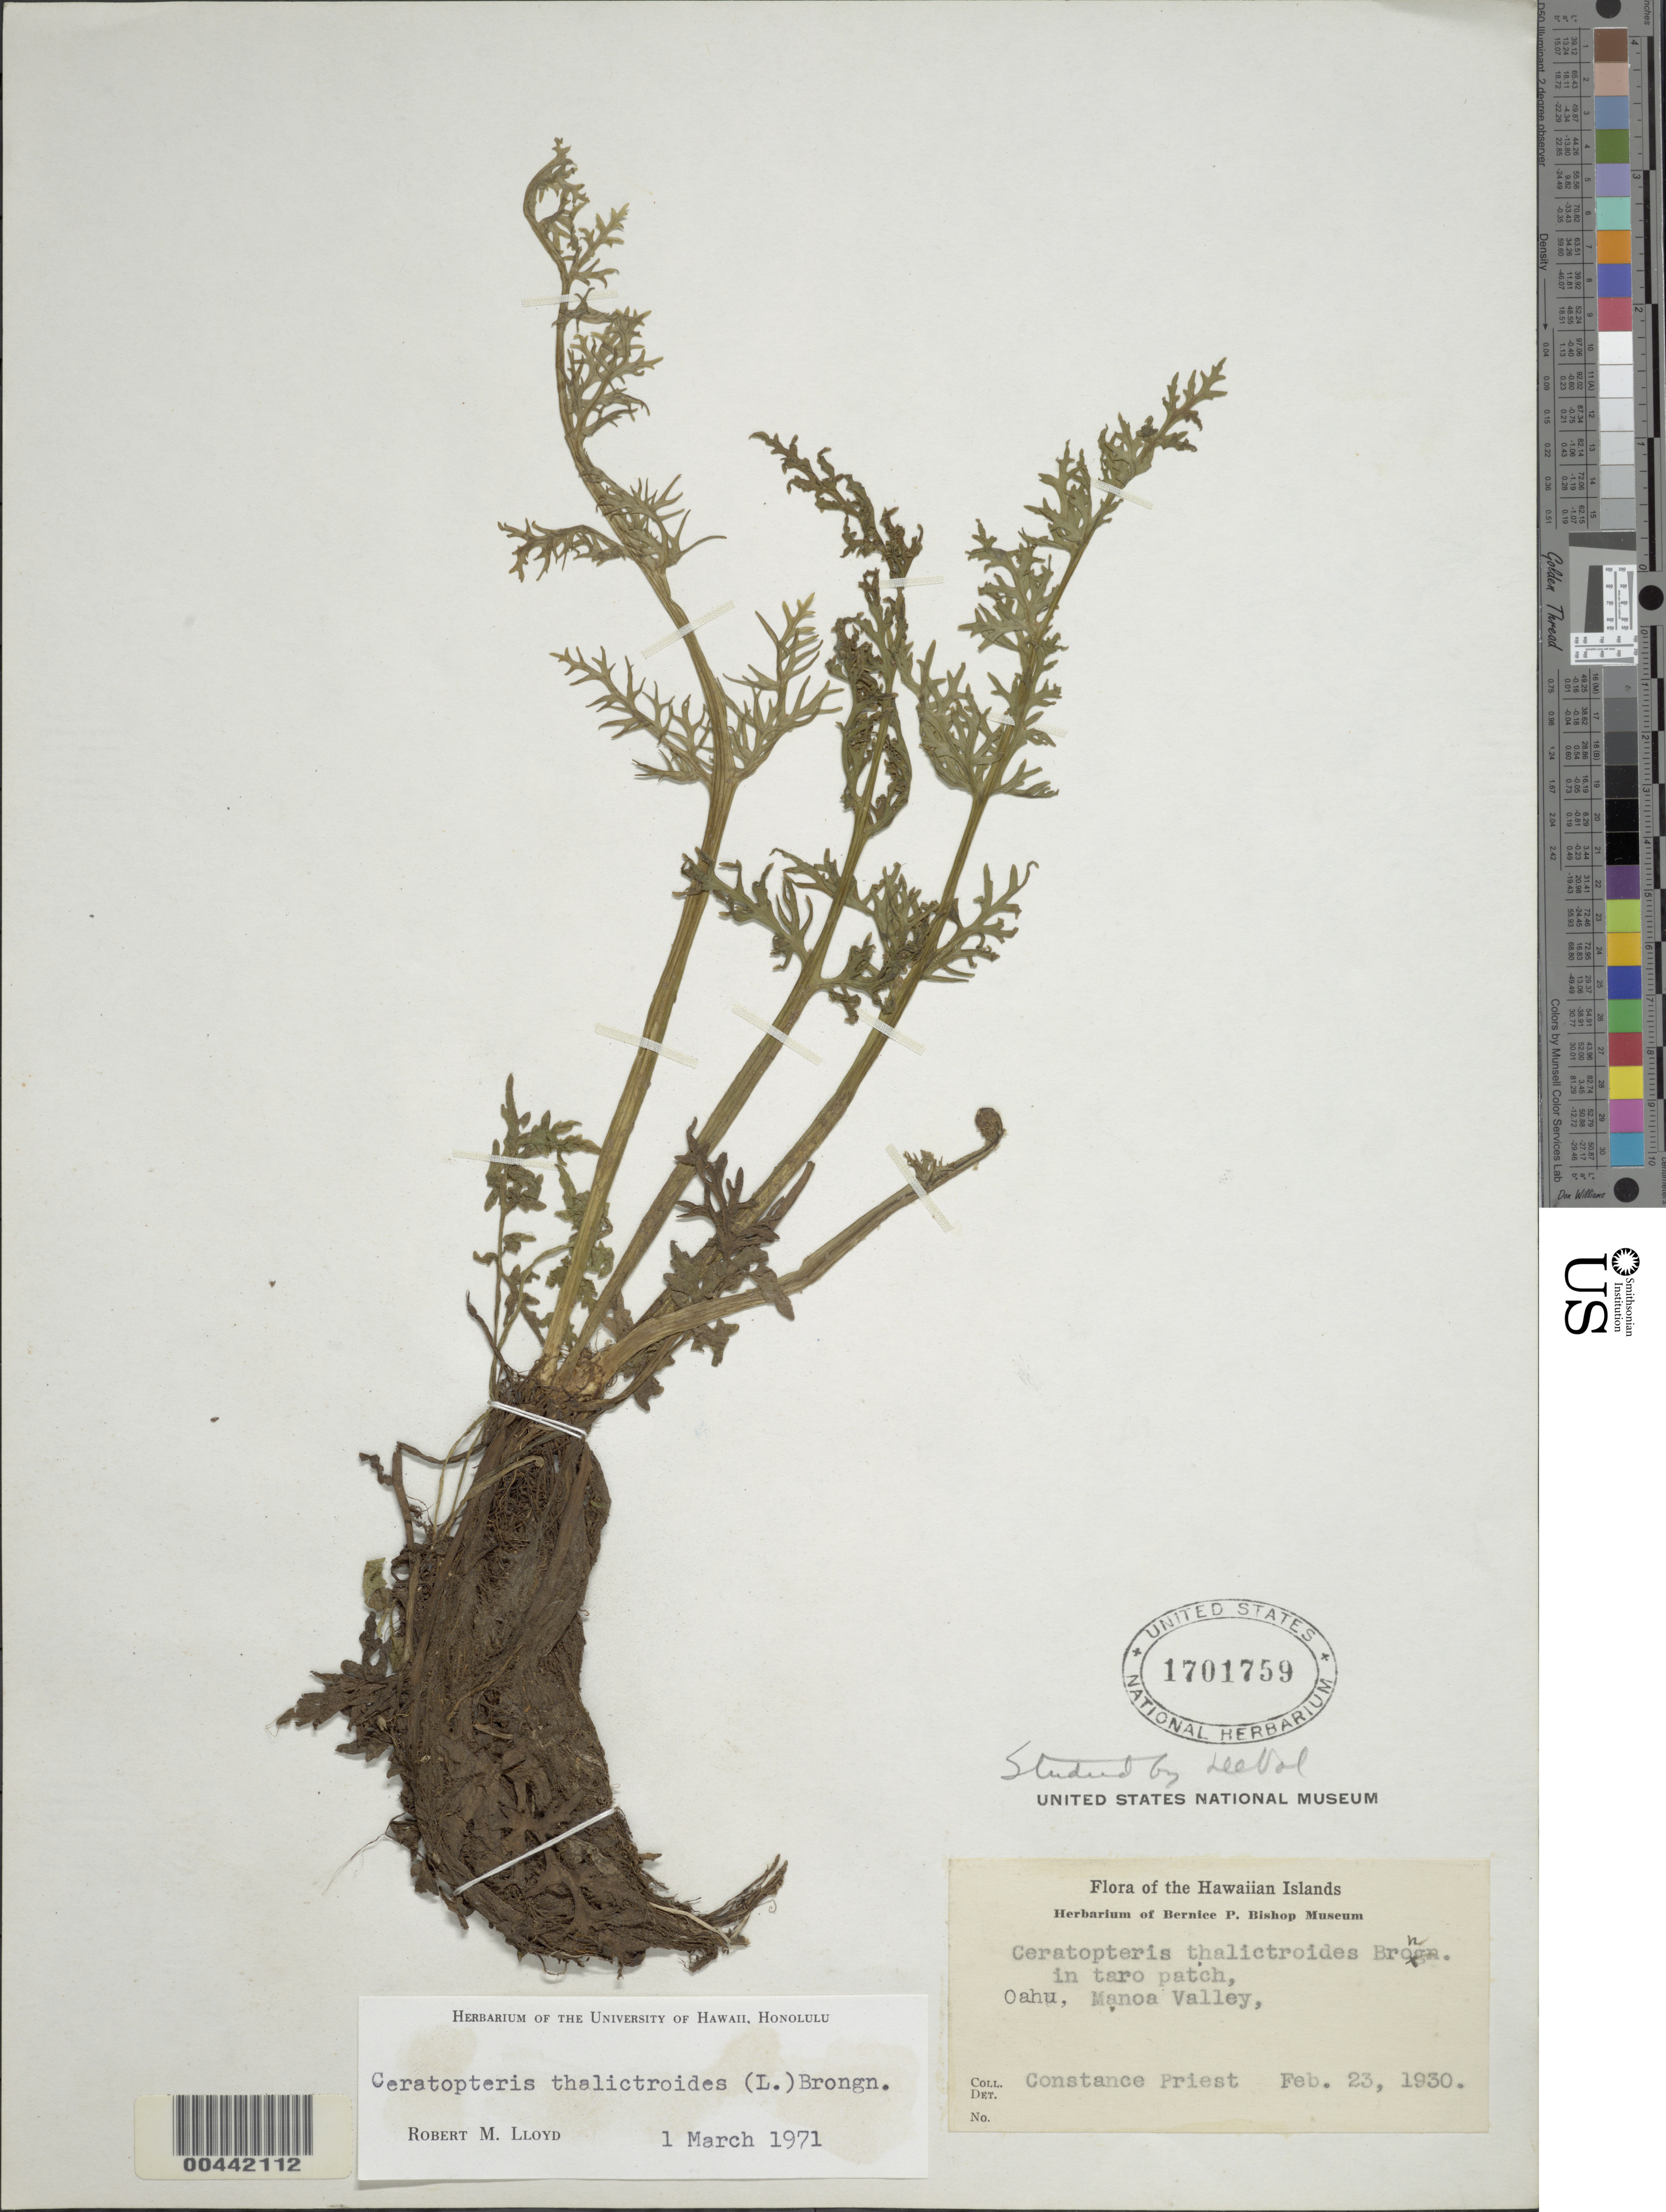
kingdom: Plantae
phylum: Tracheophyta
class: Polypodiopsida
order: Polypodiales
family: Pteridaceae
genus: Ceratopteris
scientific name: Ceratopteris thalictroides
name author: (L.) Brongn.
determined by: Lloyd, R. M.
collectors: C. Priest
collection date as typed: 23 Feb 1930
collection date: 1930-02-23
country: United States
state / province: Hawaii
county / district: Honolulu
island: Oahu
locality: Manoa Valley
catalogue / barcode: US 1701759